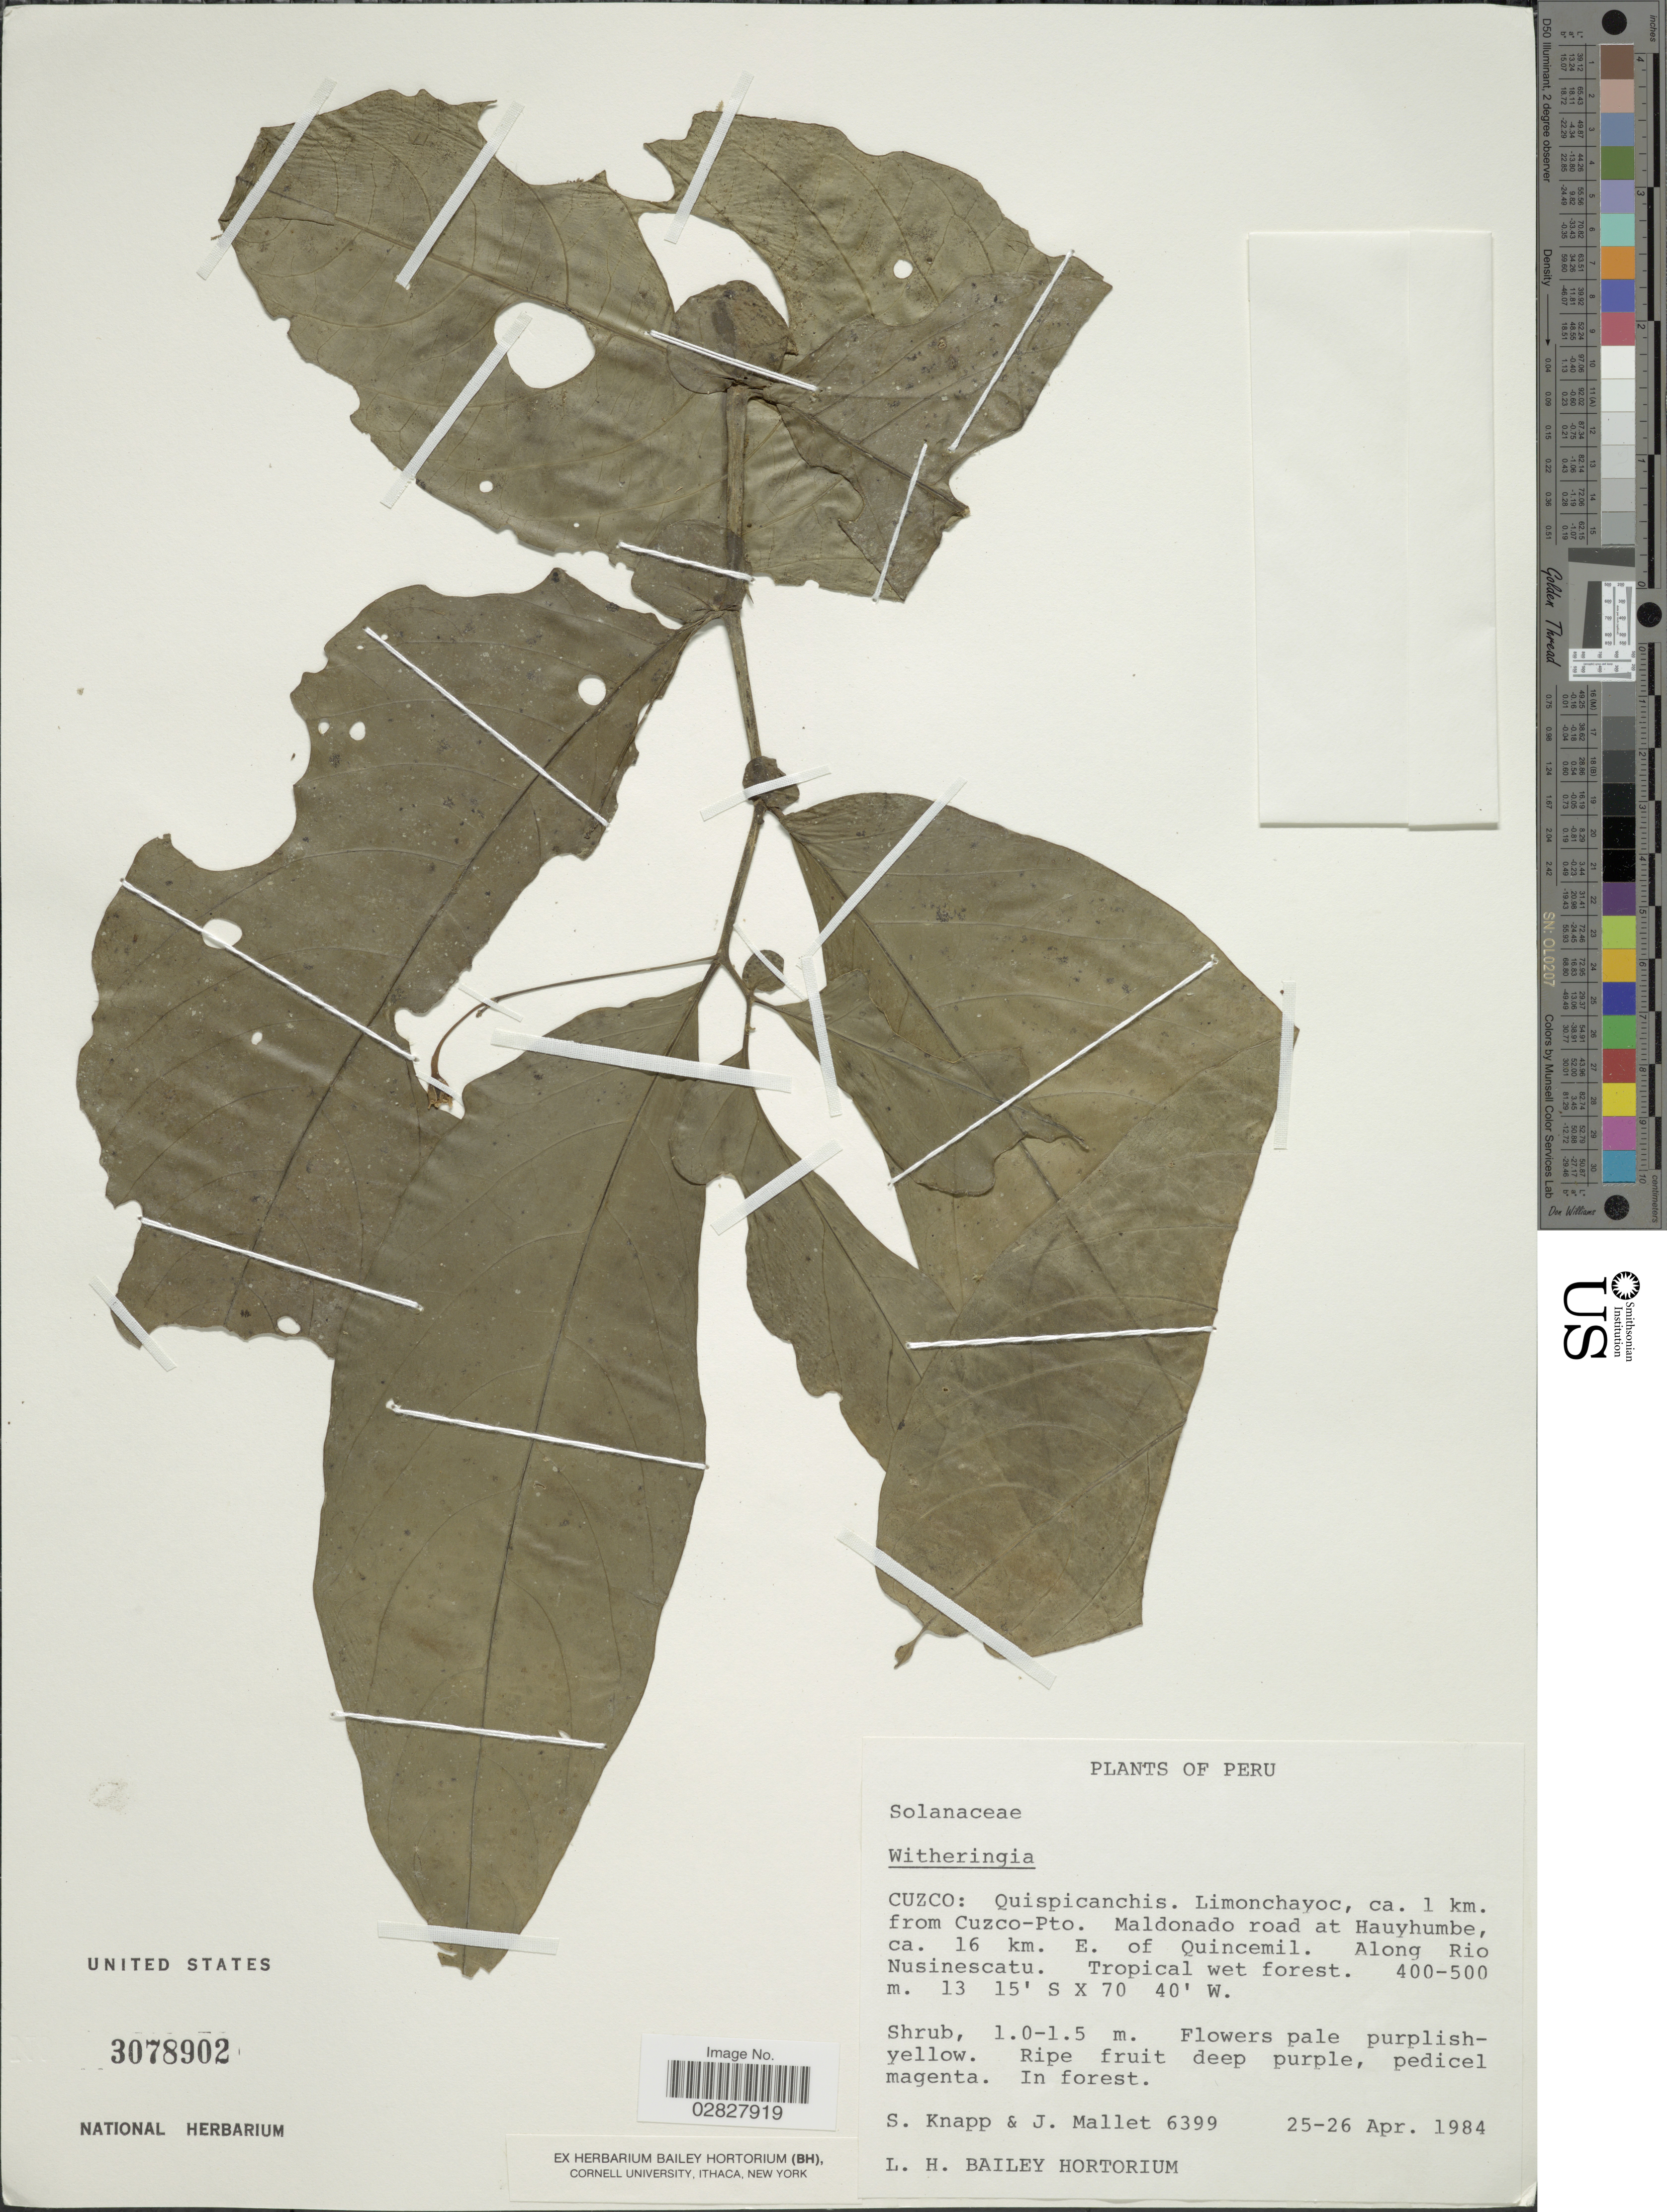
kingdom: Plantae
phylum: Tracheophyta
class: Magnoliopsida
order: Solanales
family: Solanaceae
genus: Witheringia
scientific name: Witheringia sp.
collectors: S. Knapp & J. Mallet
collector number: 6399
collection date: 1984-04-25/1984-04-26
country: Peru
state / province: Cusco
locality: Cuzco: Quispicanchis, Limonchayoc, ca. 1 km. from Cuzco-Pto. Maldonado road at Hauyhumbe, ca. 16 km. E. of Quincemil, Along Rio Nusinescatu.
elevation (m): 400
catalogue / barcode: US 3078902